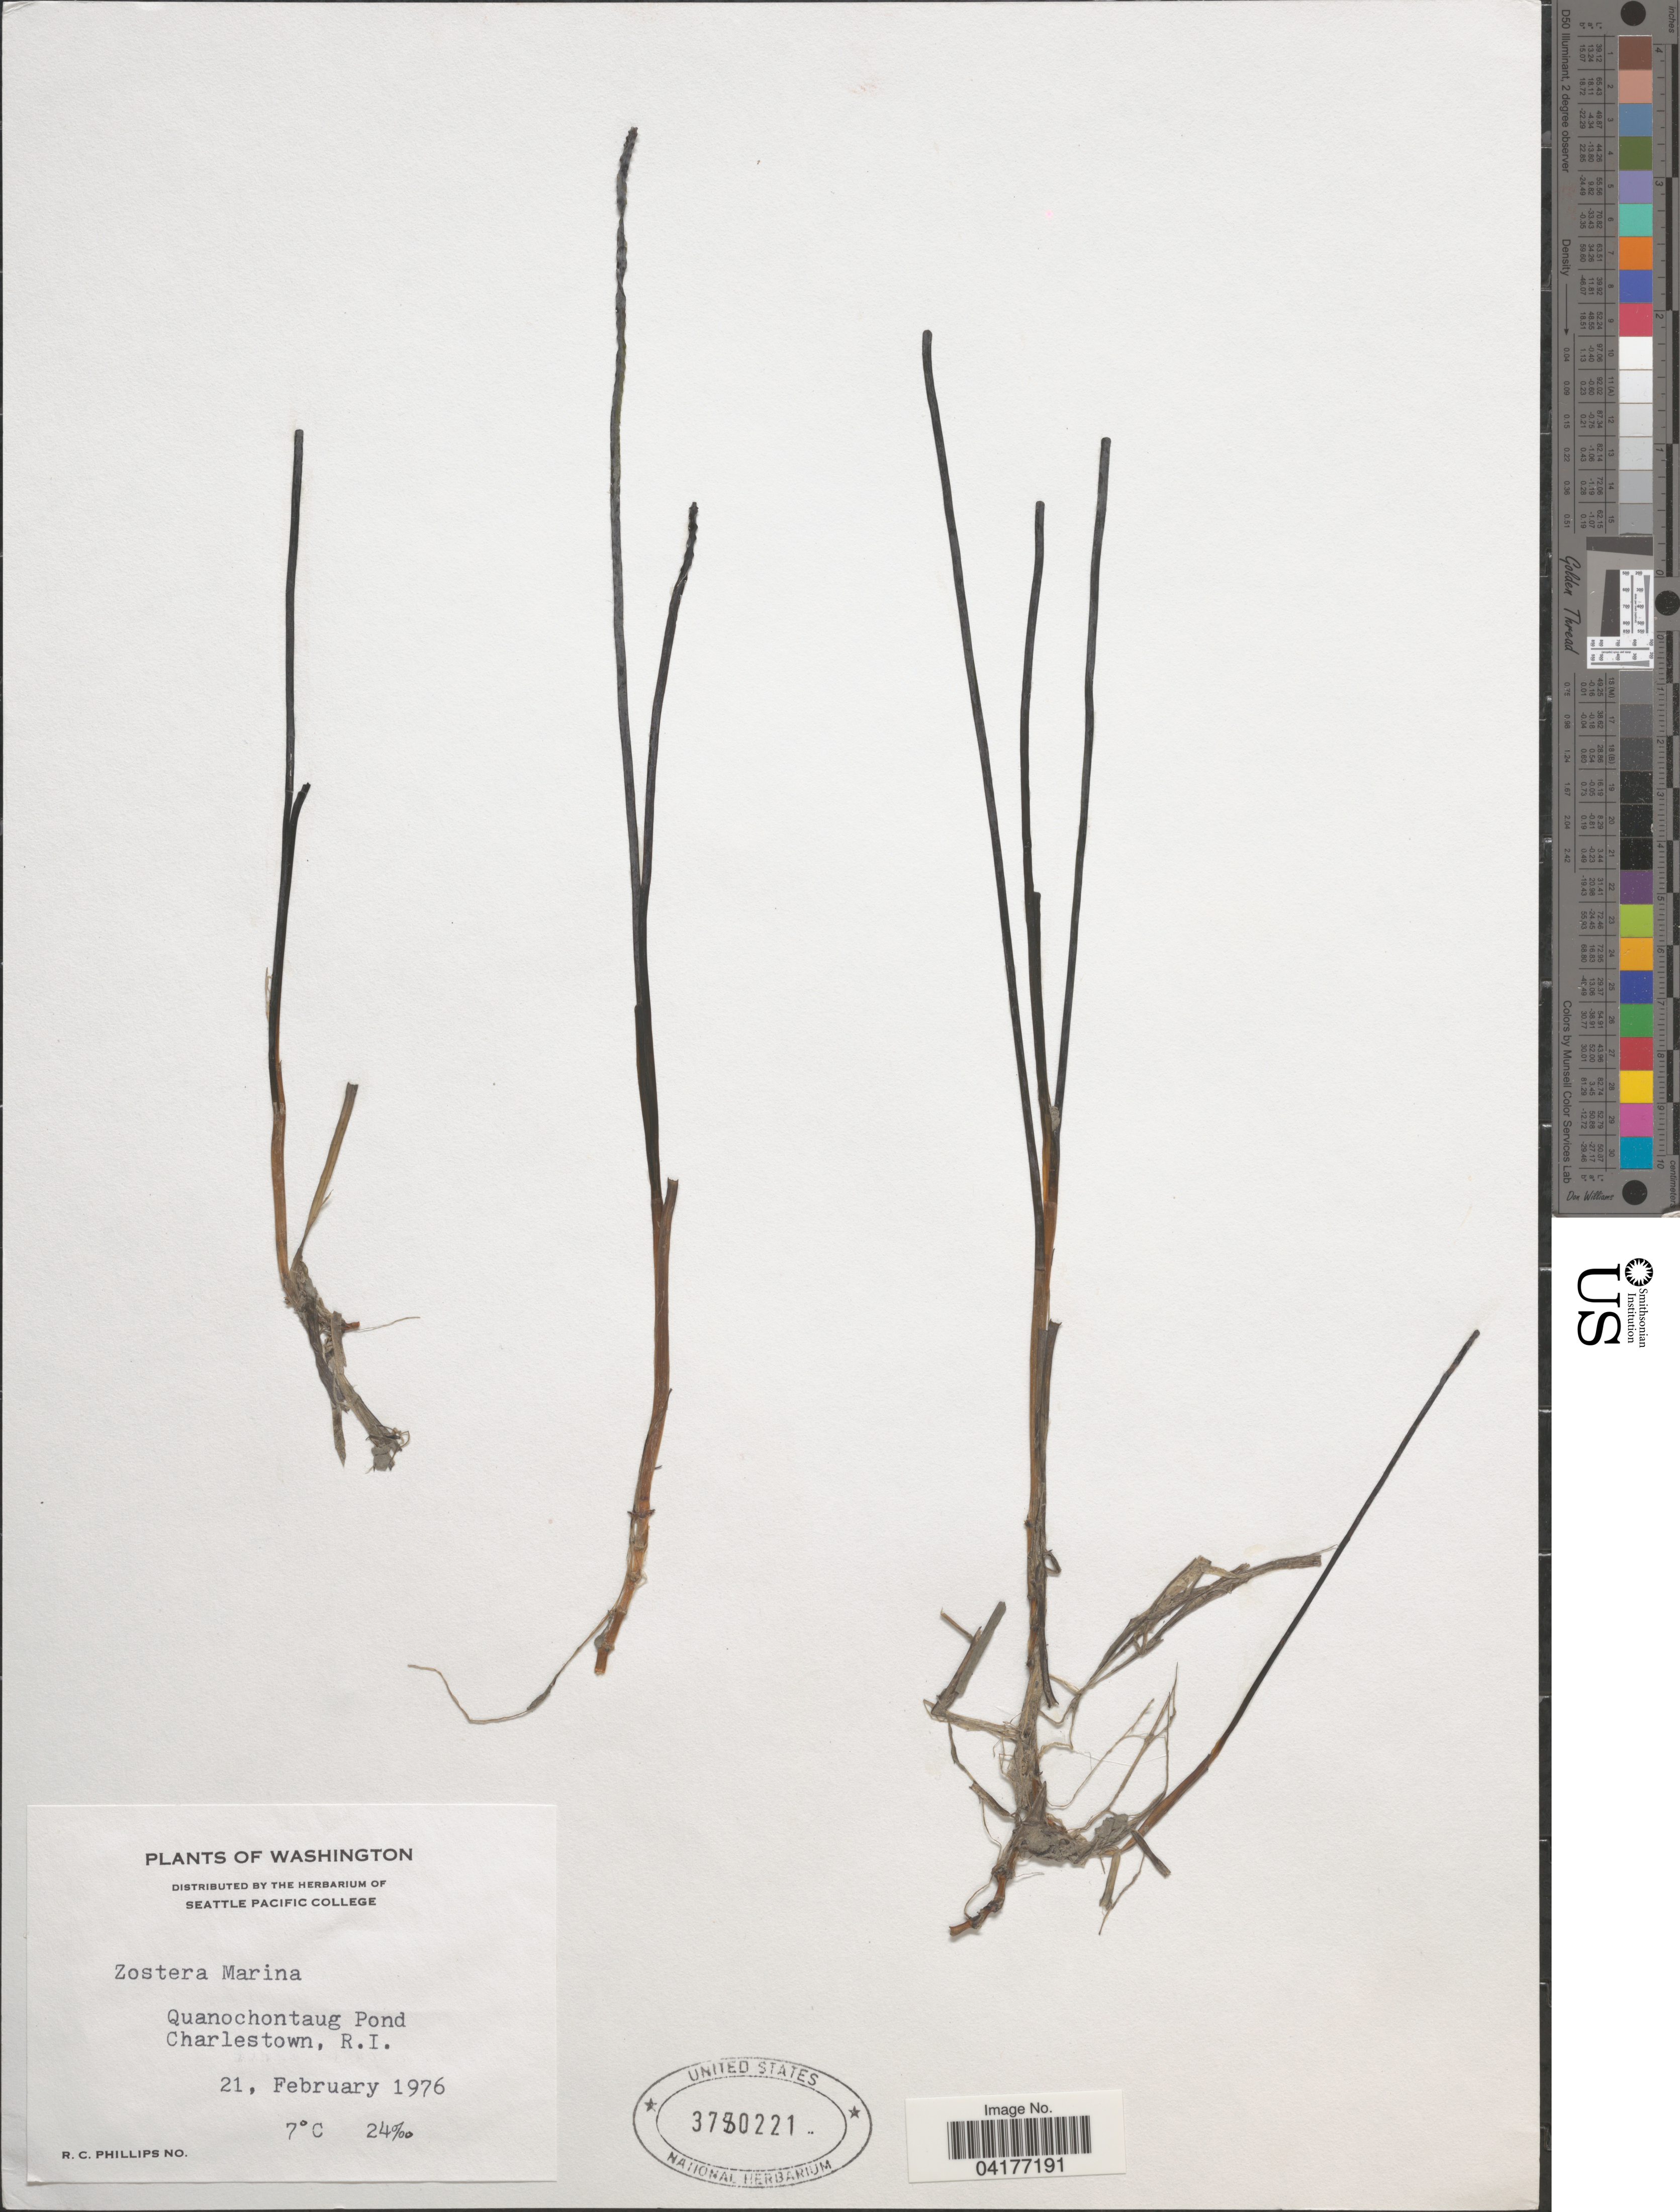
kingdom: Plantae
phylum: Tracheophyta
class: Liliopsida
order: Alismatales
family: Zosteraceae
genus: Zostera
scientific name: Zostera marina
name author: L.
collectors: R. C. Phillips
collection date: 1976-02-21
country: United States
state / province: Rhode Island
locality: Quanochontaug Pond, Charlestown.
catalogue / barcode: US 3780221